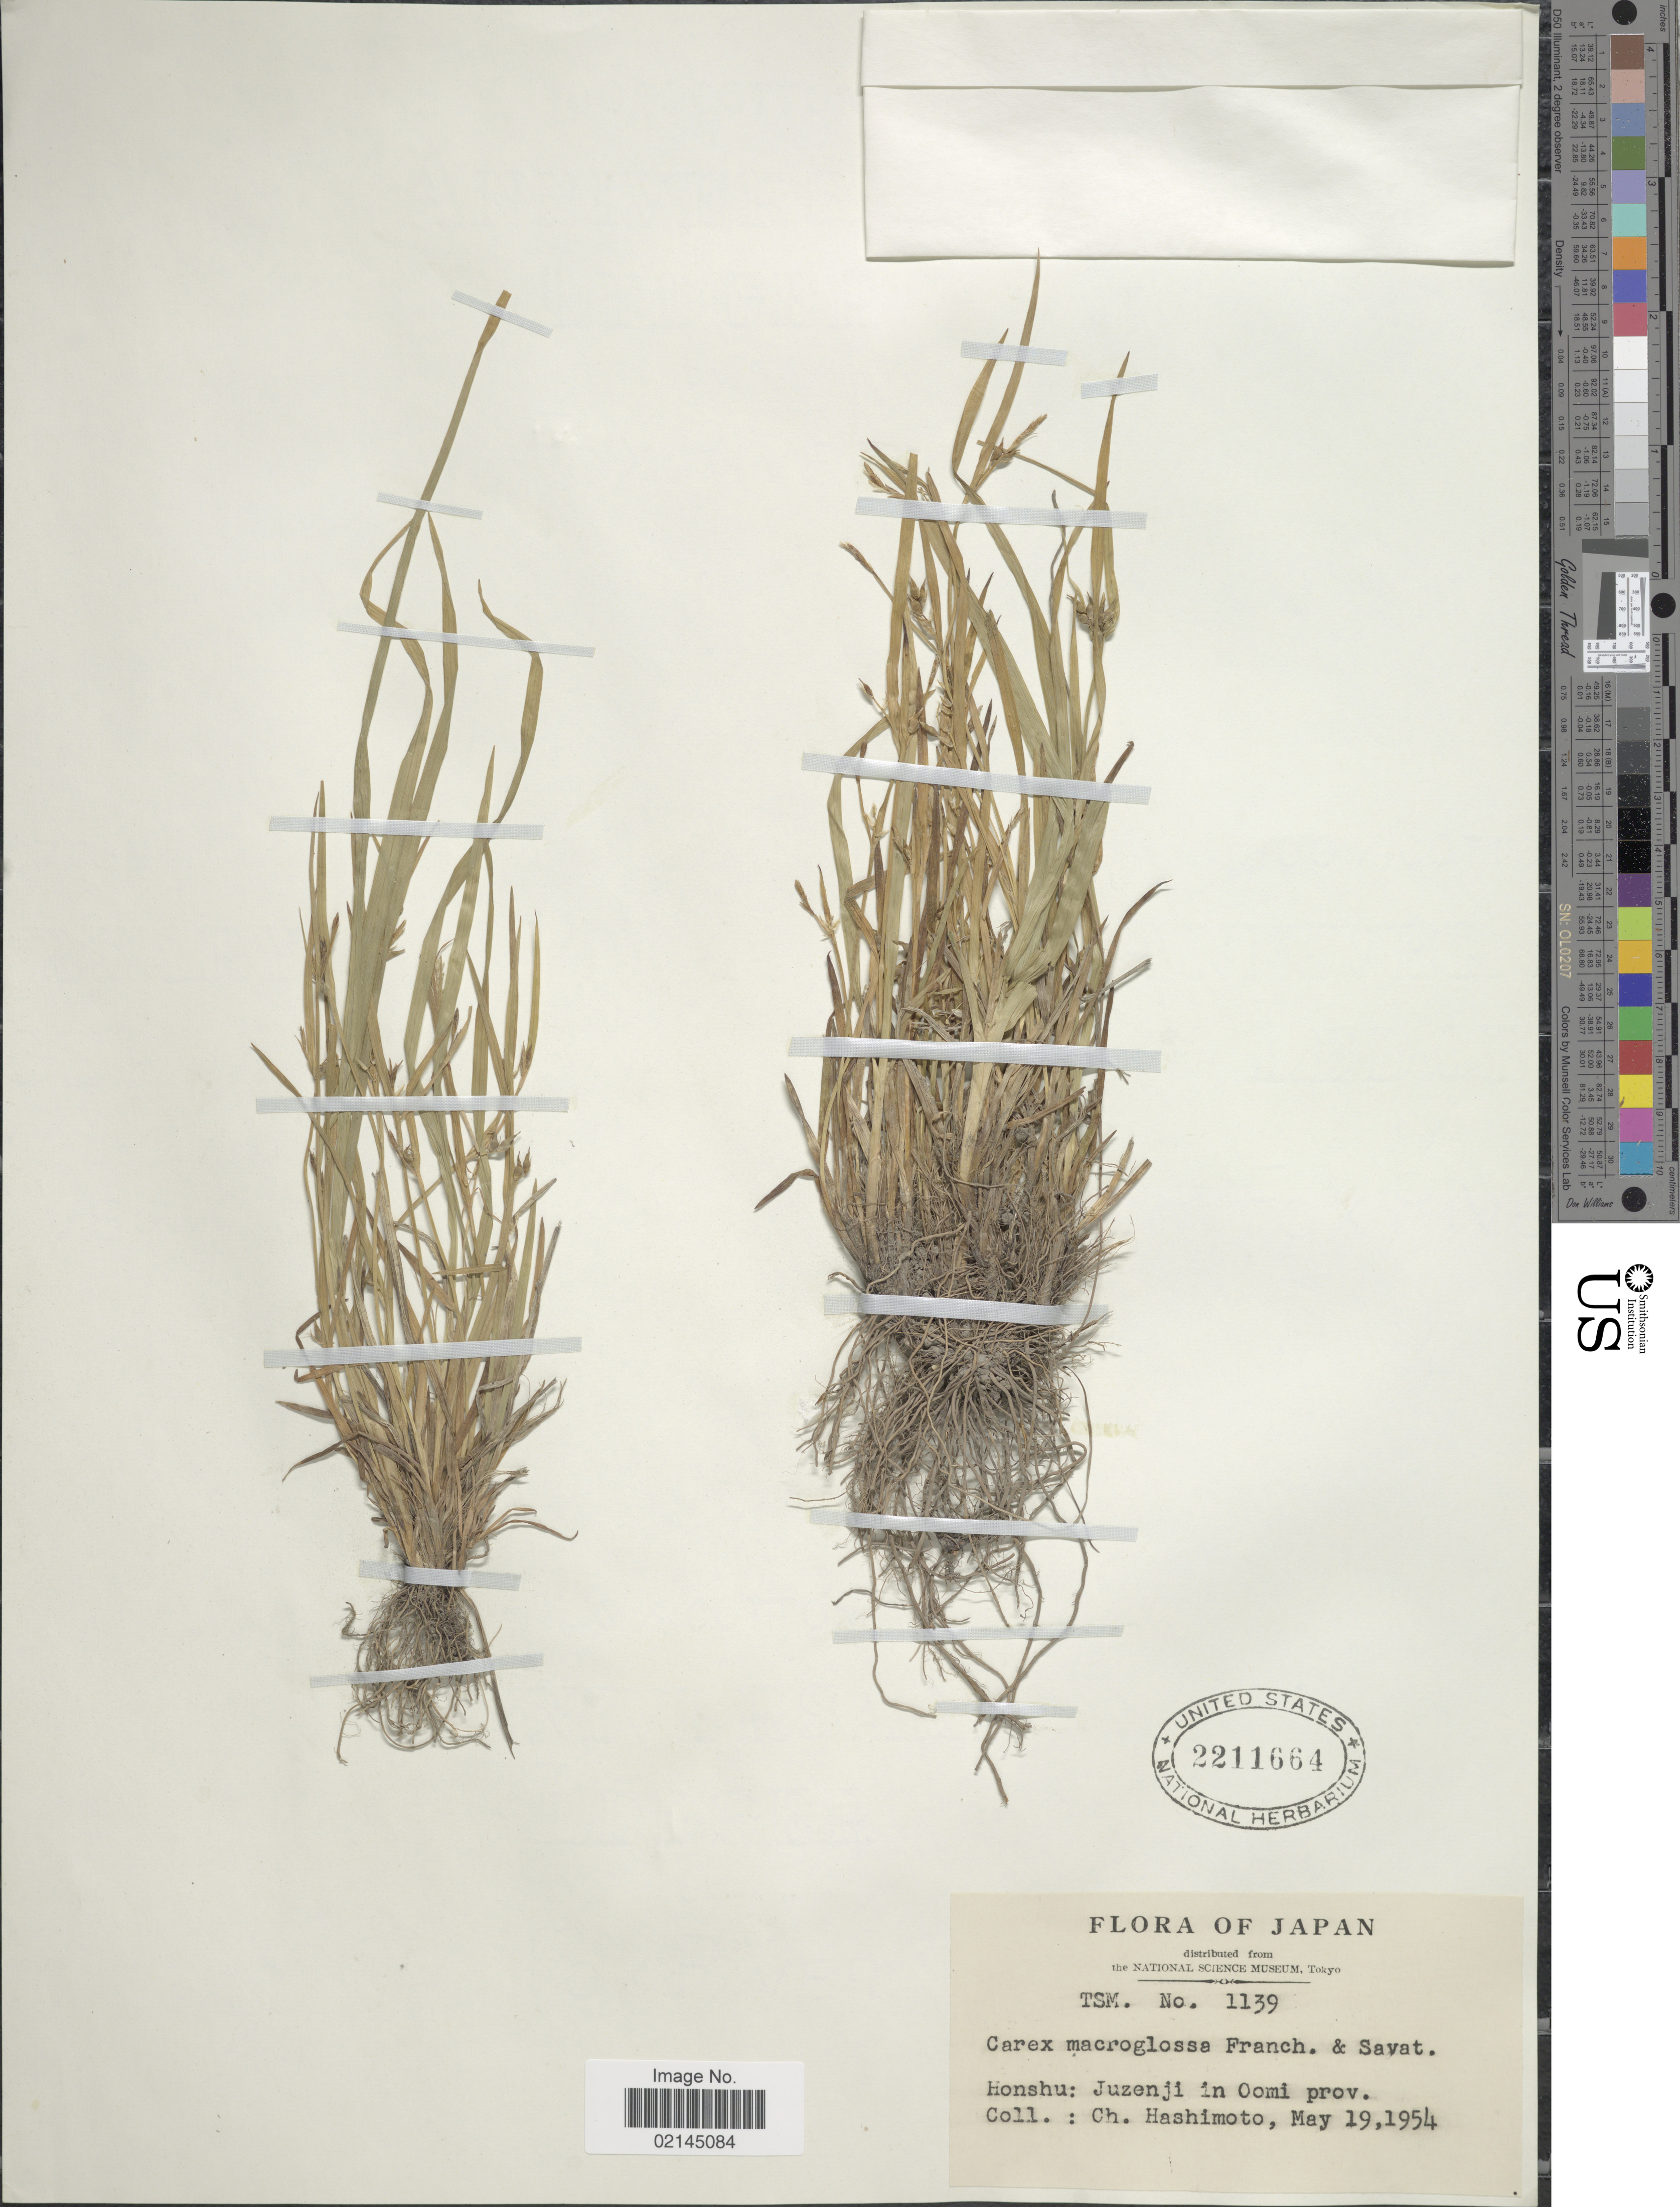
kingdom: Plantae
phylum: Tracheophyta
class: Liliopsida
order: Poales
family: Cyperaceae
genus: Carex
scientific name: Carex jackiana var. macroglossa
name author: (Franch. & Sav.) Kük.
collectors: C. Hashimoto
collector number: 1139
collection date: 1954-05-19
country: Japan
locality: Jezenji in Oomi prov.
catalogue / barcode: US 2211664